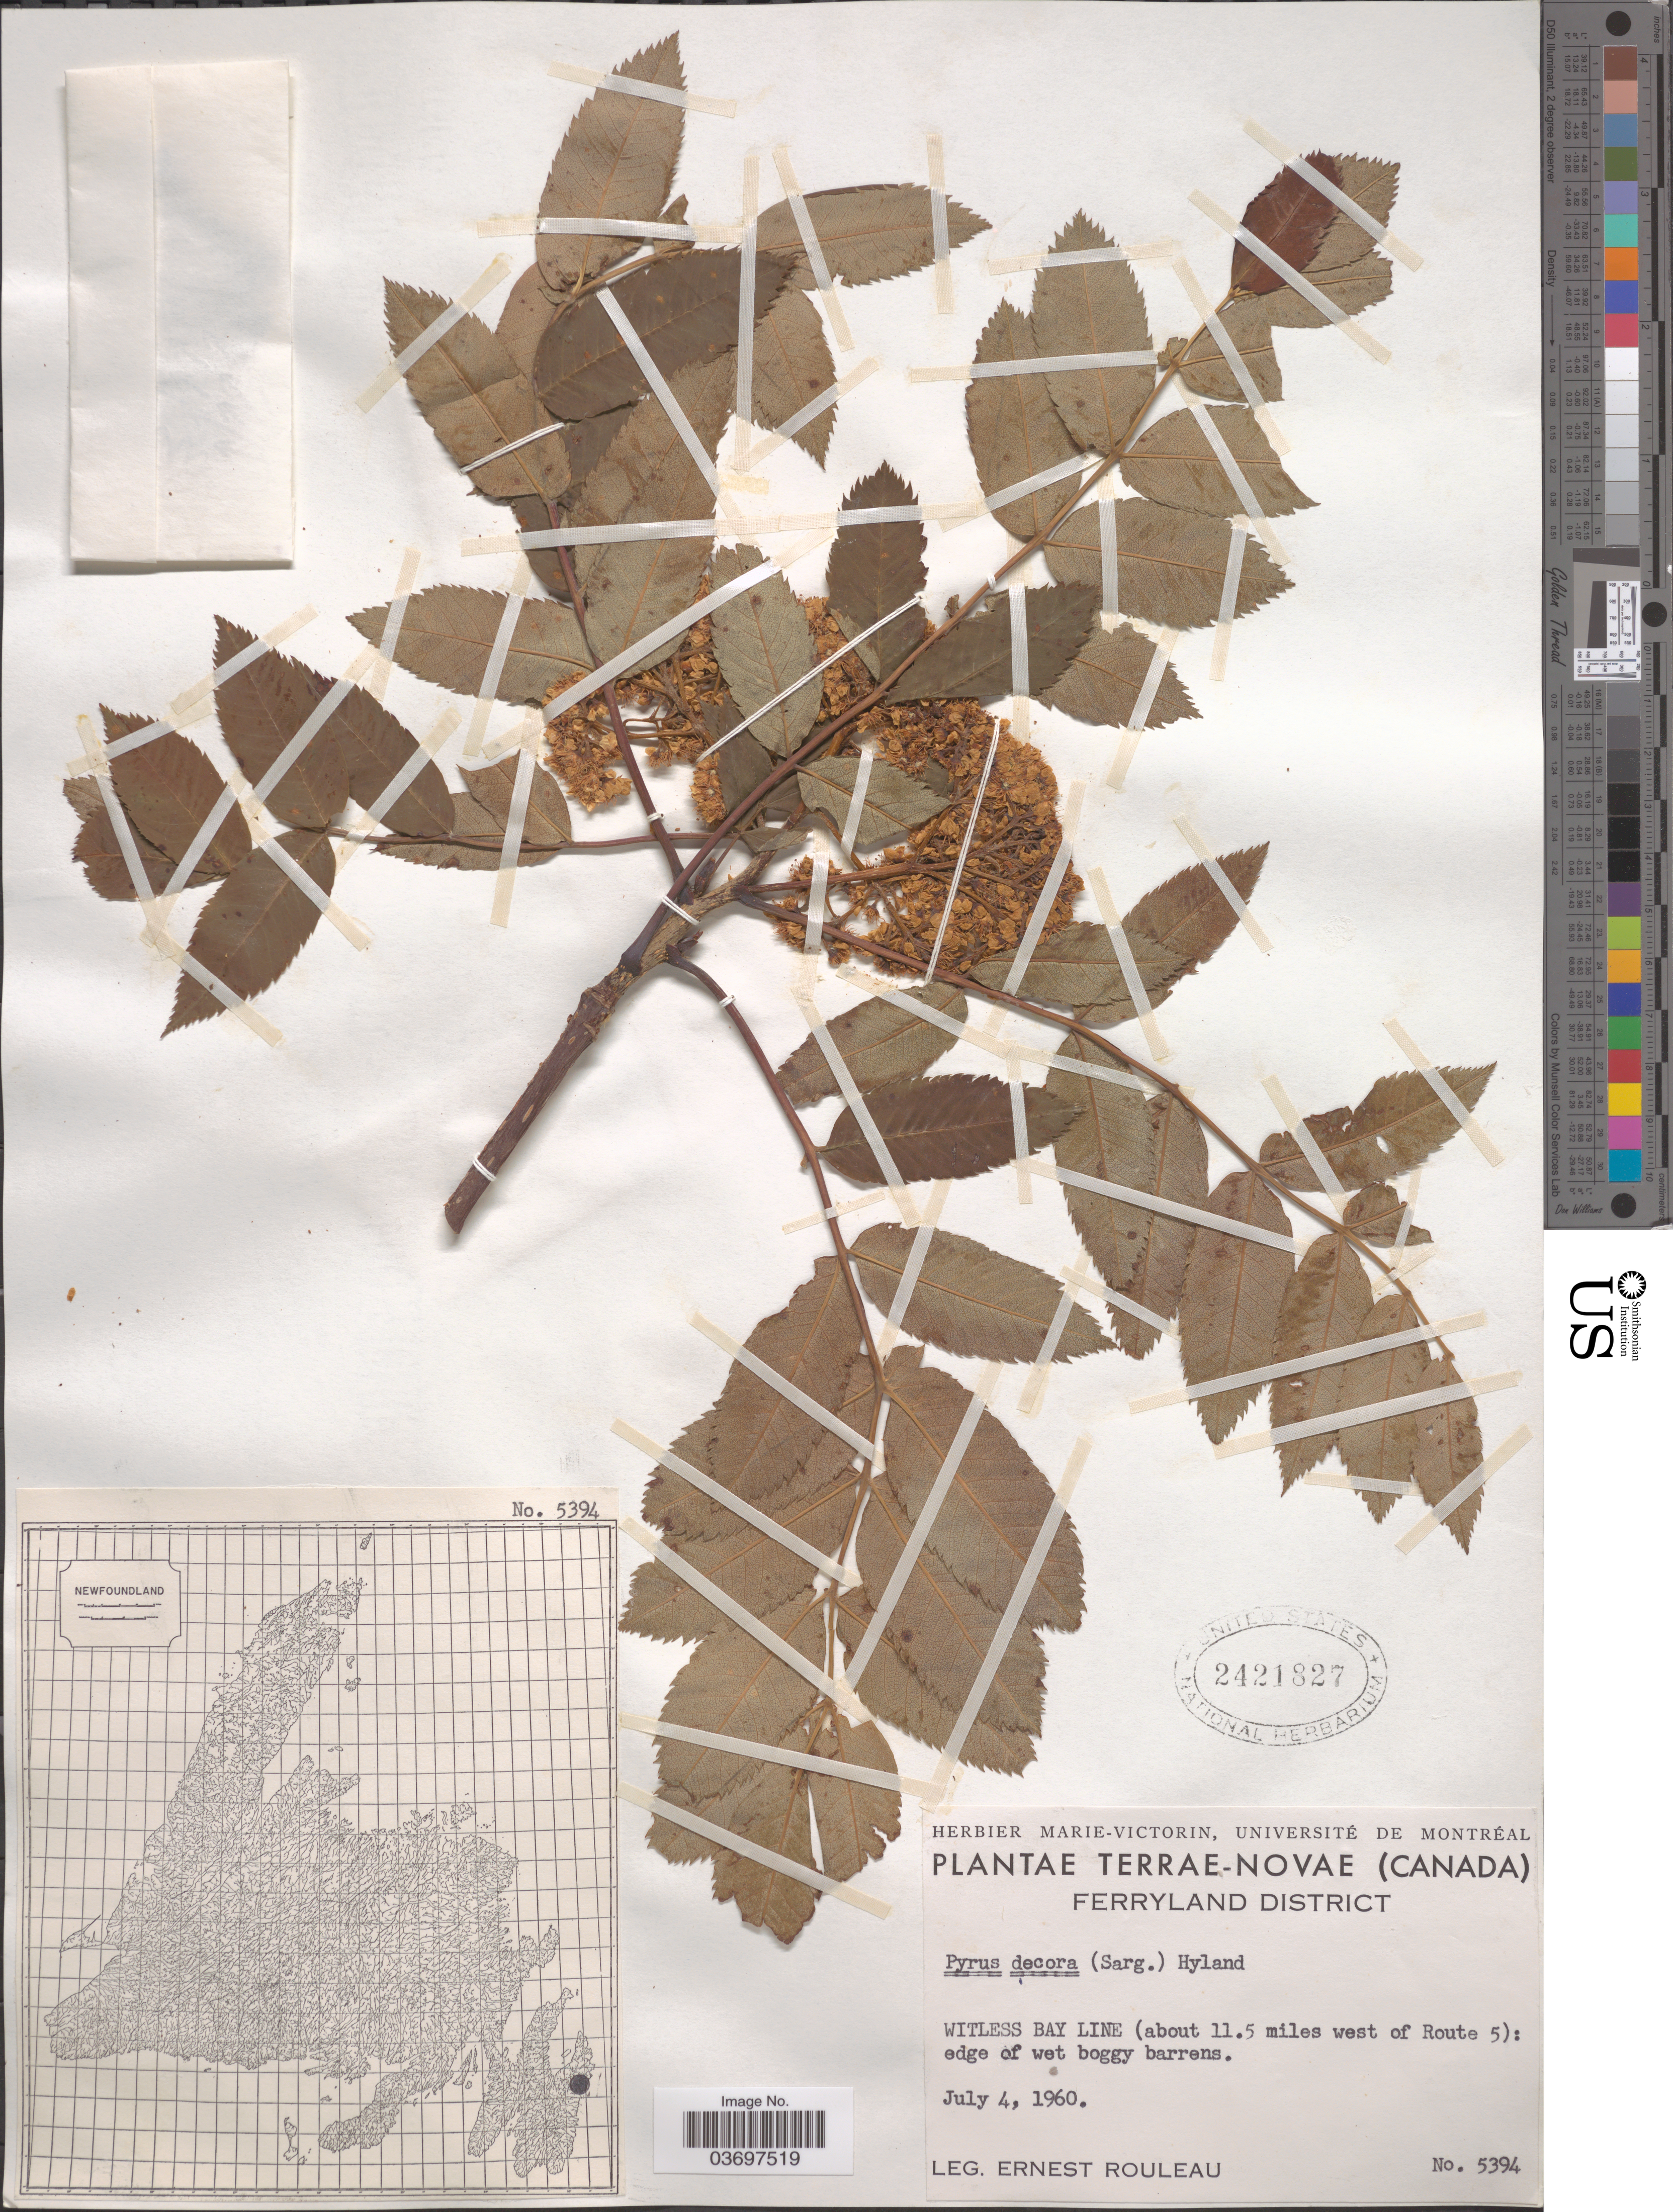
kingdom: Plantae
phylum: Tracheophyta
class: Magnoliopsida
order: Rosales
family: Rosaceae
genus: Sorbus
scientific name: Sorbus decora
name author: (Sarg.) C.K. Schneid.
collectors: J. Rouleau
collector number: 5394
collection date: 1960-07-04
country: Canada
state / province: Newfoundland and Labrador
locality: Terrae-Novae. Ferryland District. Witless Bay Line (about 11.5 miles west of Route 5).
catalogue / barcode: US 2421827